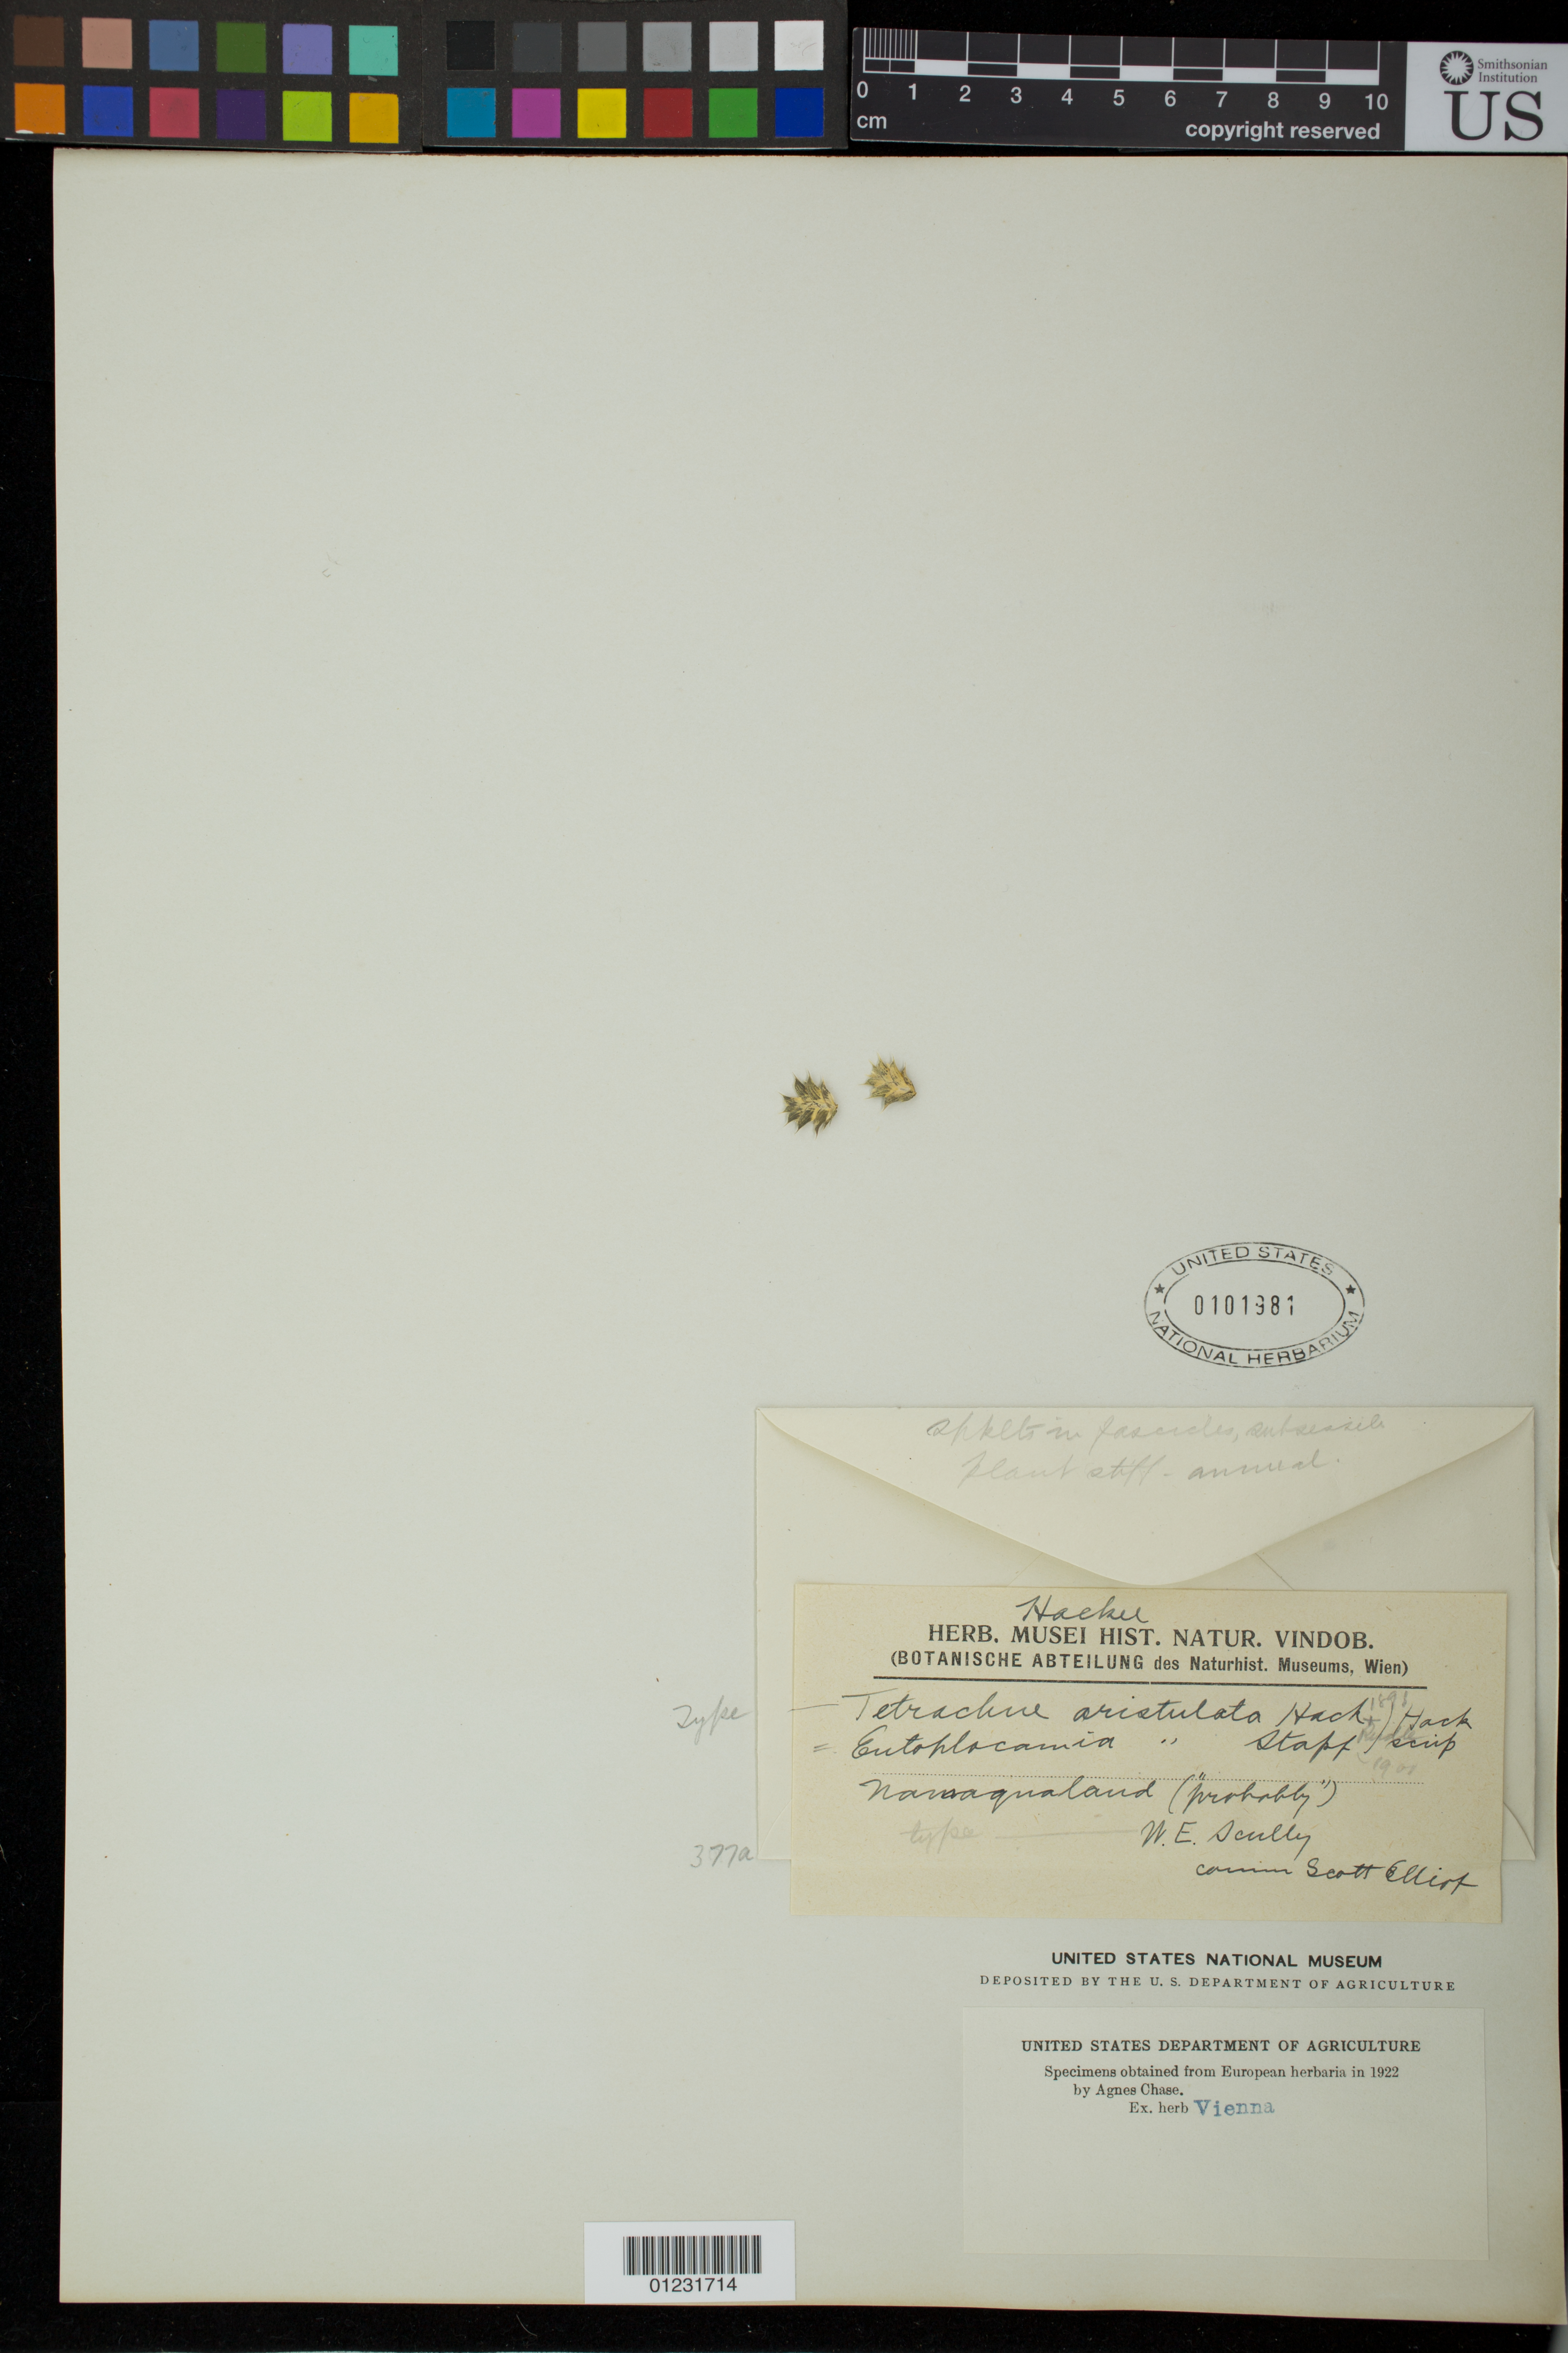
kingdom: Plantae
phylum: Tracheophyta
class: Liliopsida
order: Poales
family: Poaceae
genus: Tetrachne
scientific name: Tetrachne aristulata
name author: Hack. & Rendle ex Scott Elliot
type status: Type Collection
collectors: W. Scully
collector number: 377a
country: South Africa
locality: Namaqualand.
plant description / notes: Fragmentary material of type specimen ex herb. Vienna.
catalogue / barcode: US 101981